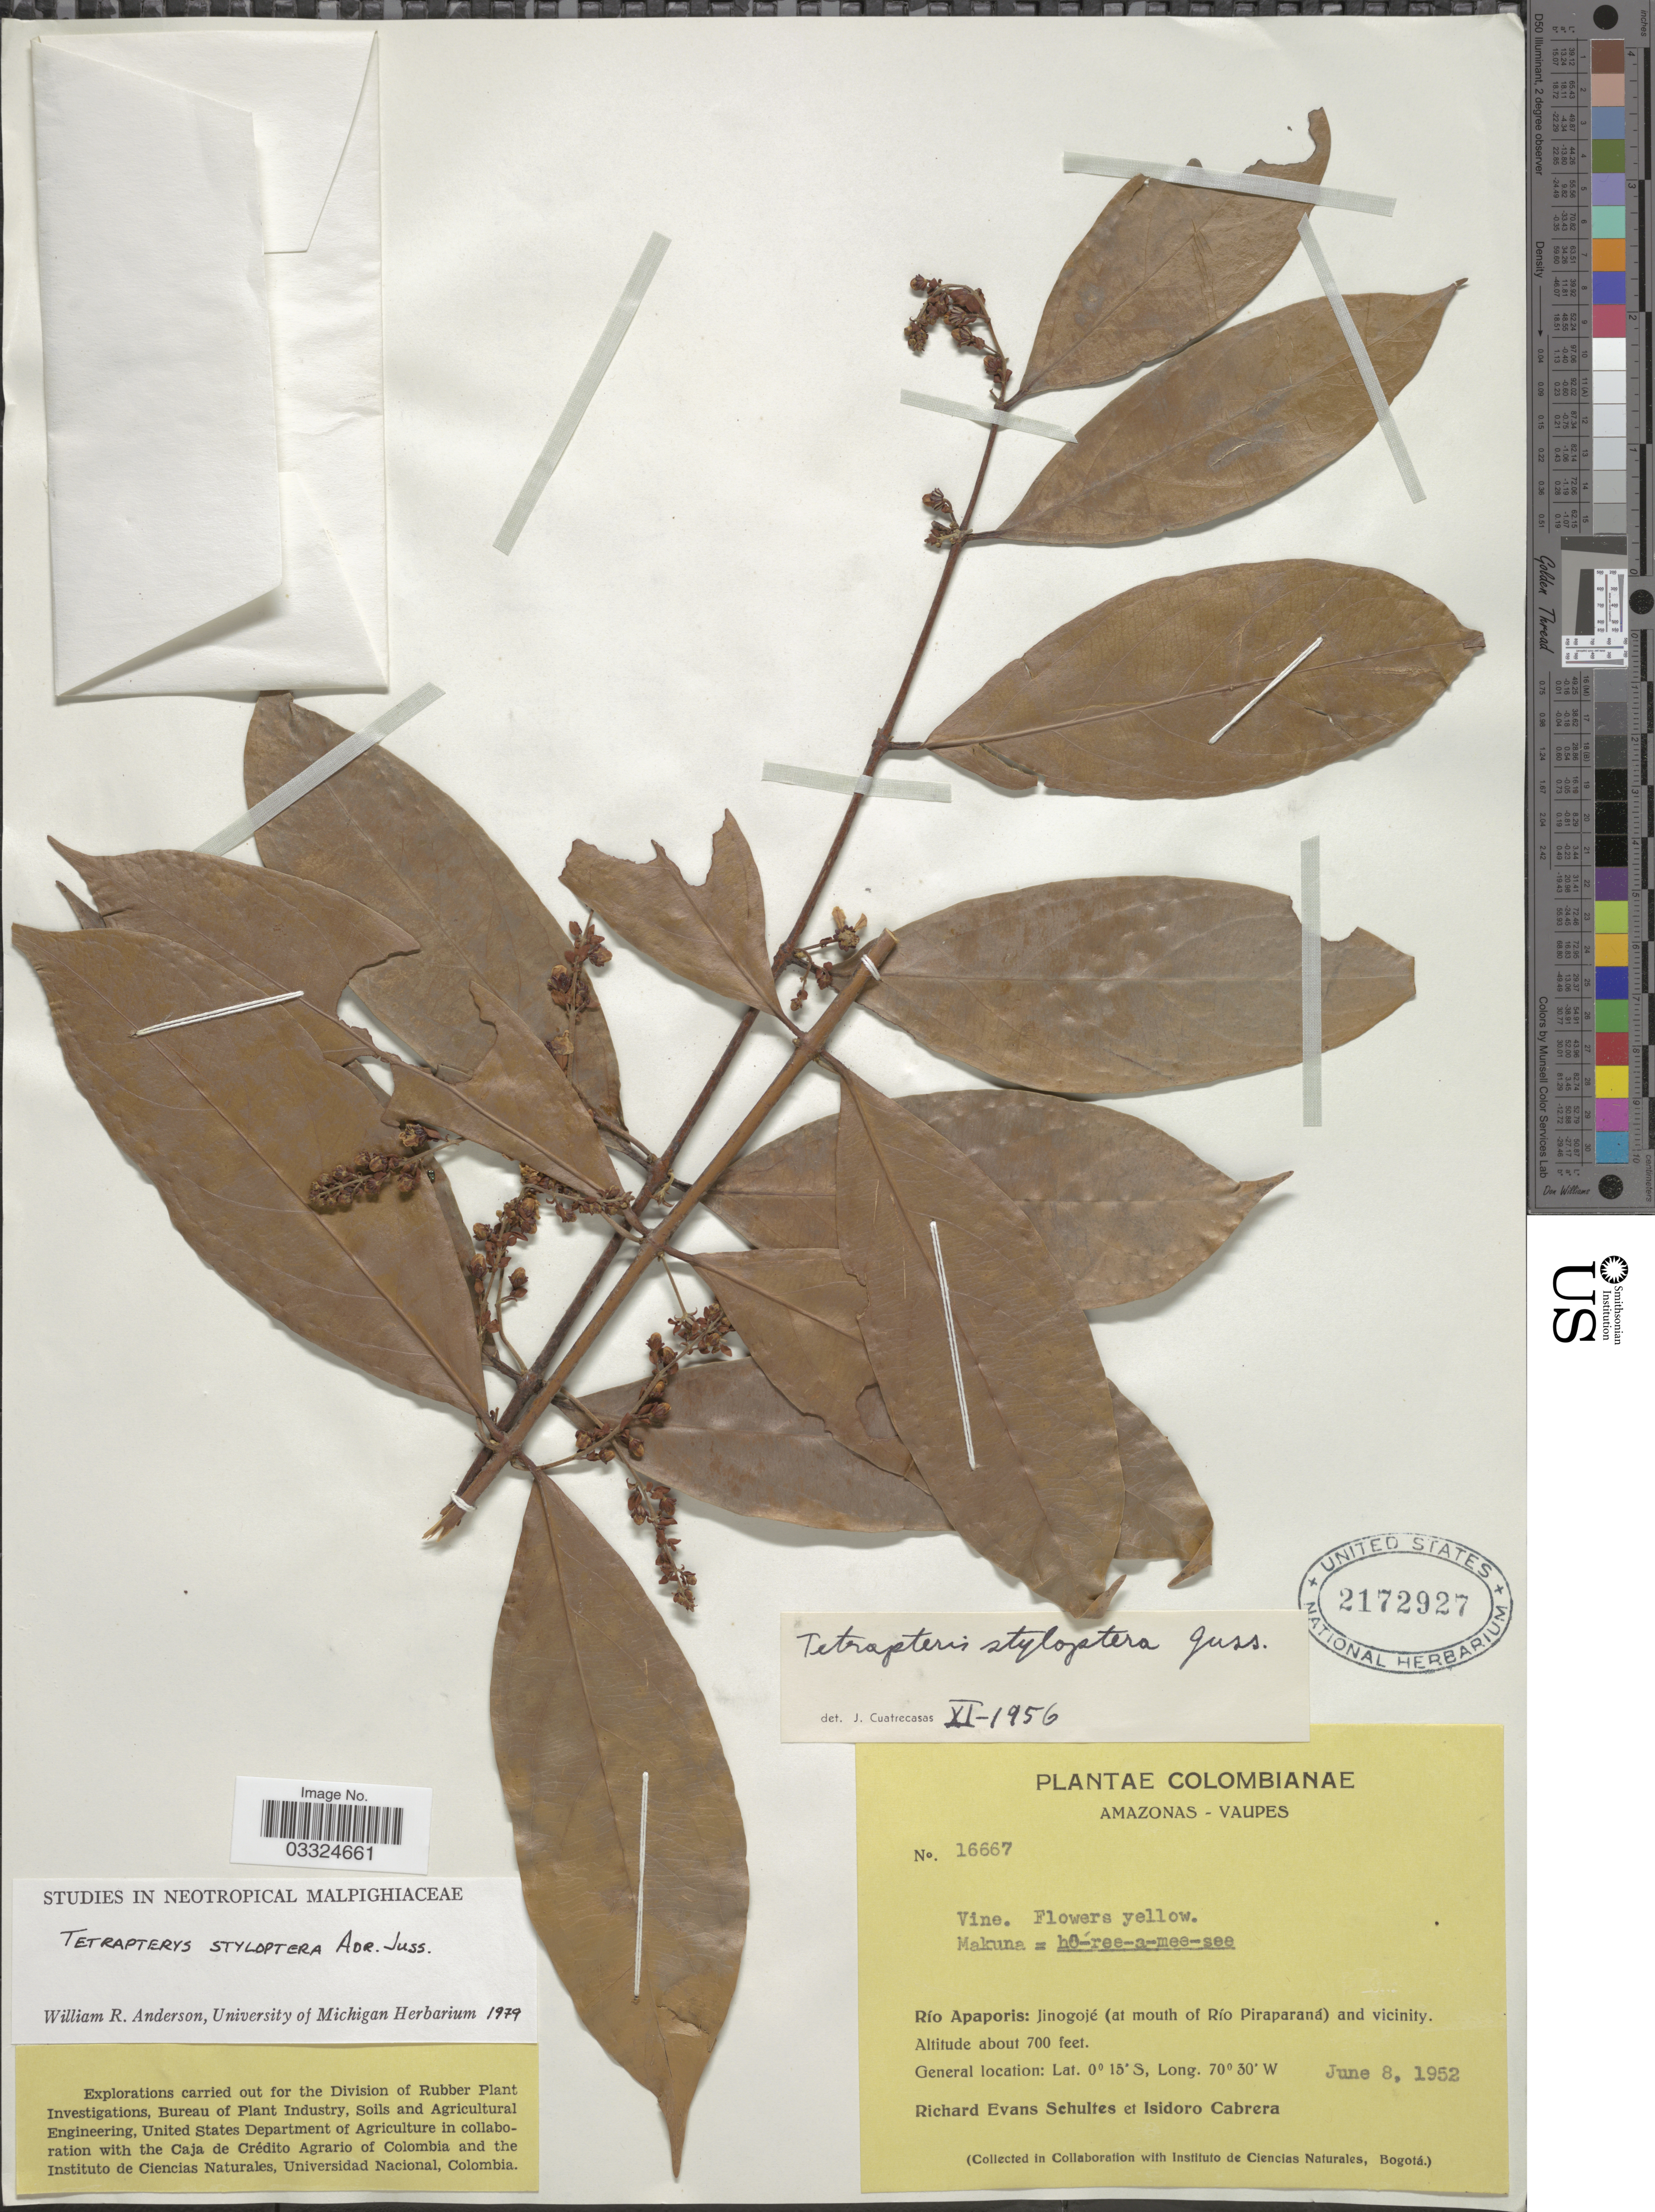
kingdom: Plantae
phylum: Tracheophyta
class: Magnoliopsida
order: Malpighiales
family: Malpighiaceae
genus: Glicophyllum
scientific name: Glicophyllum stylopterum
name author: (A. Juss.) R.F. Almeida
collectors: R. E. Schultes & I. Cabrera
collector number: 16667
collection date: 1952-06-08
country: Colombia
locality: Amazonas - Vaupes. Río Apaporis: Jinogojé (at mouth of Río Piraparaná) and vicinity.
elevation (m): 213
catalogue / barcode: US 2172927